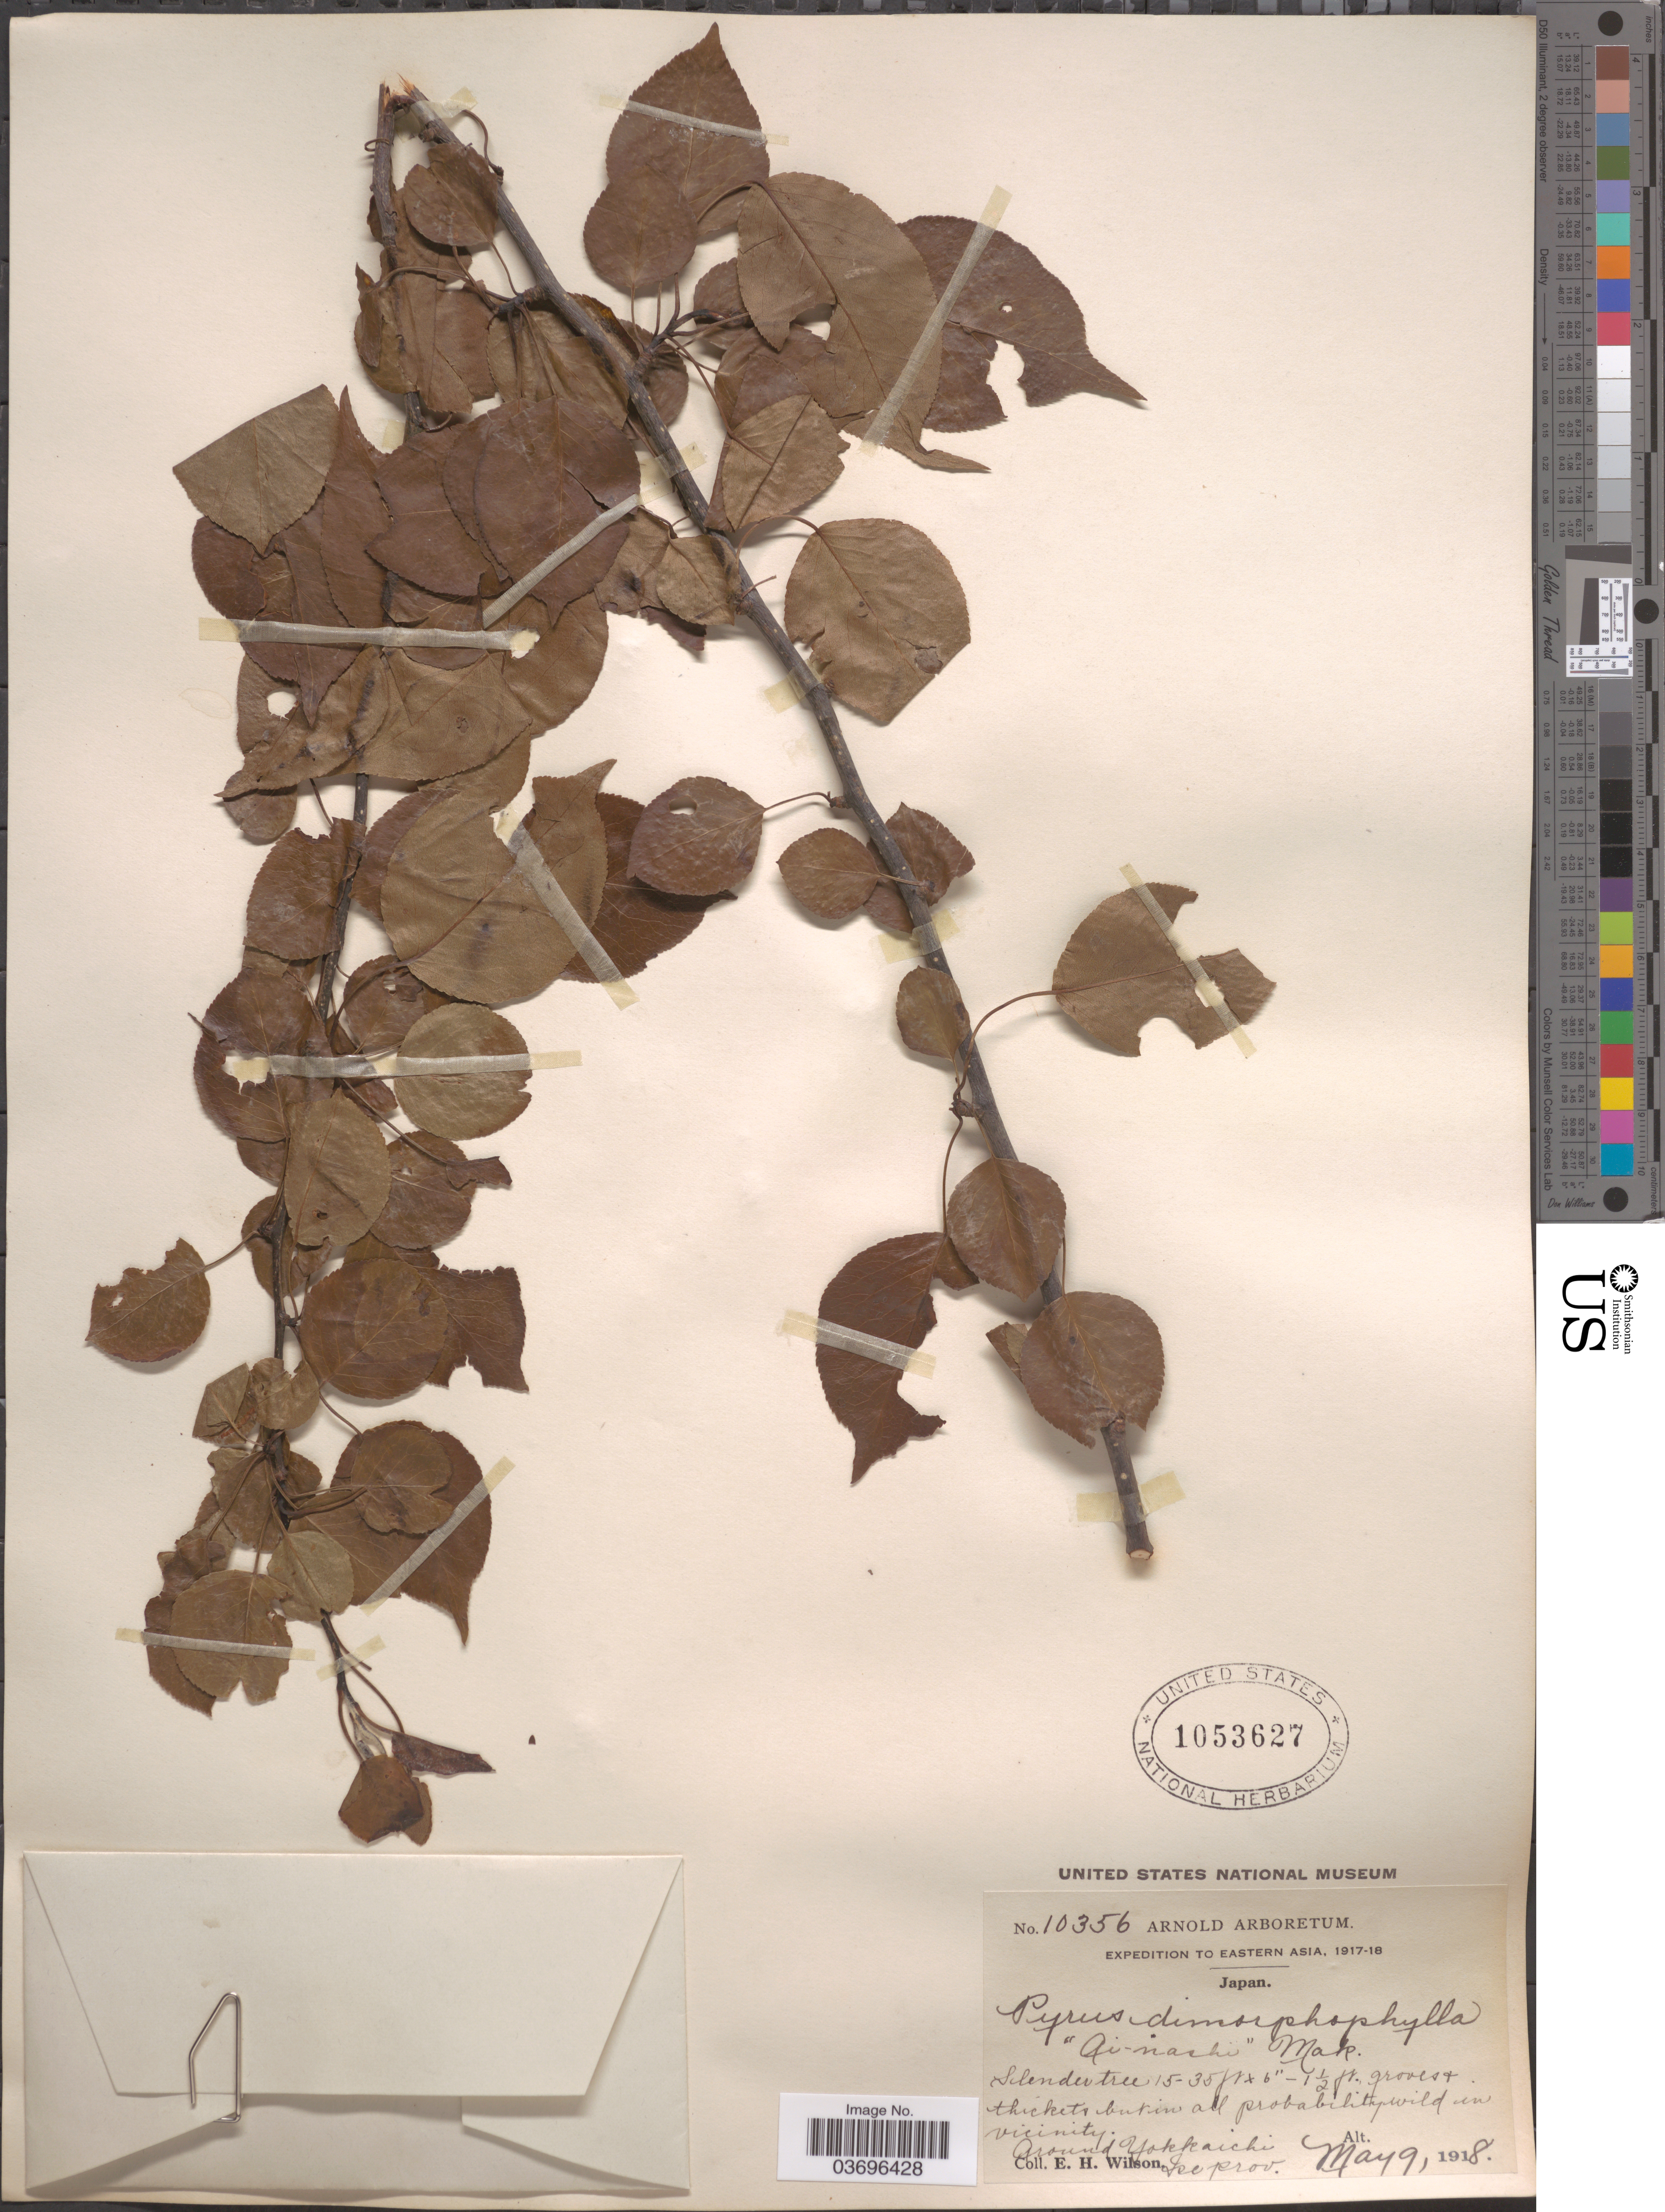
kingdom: Plantae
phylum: Tracheophyta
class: Magnoliopsida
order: Rosales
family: Rosaceae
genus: Pyrus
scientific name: Pyrus dimorphophylla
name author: Makino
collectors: E. Wilson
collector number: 10356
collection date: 1918-05-09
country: Japan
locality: Around Yokkaichi. Ise prov.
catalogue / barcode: US 1053627